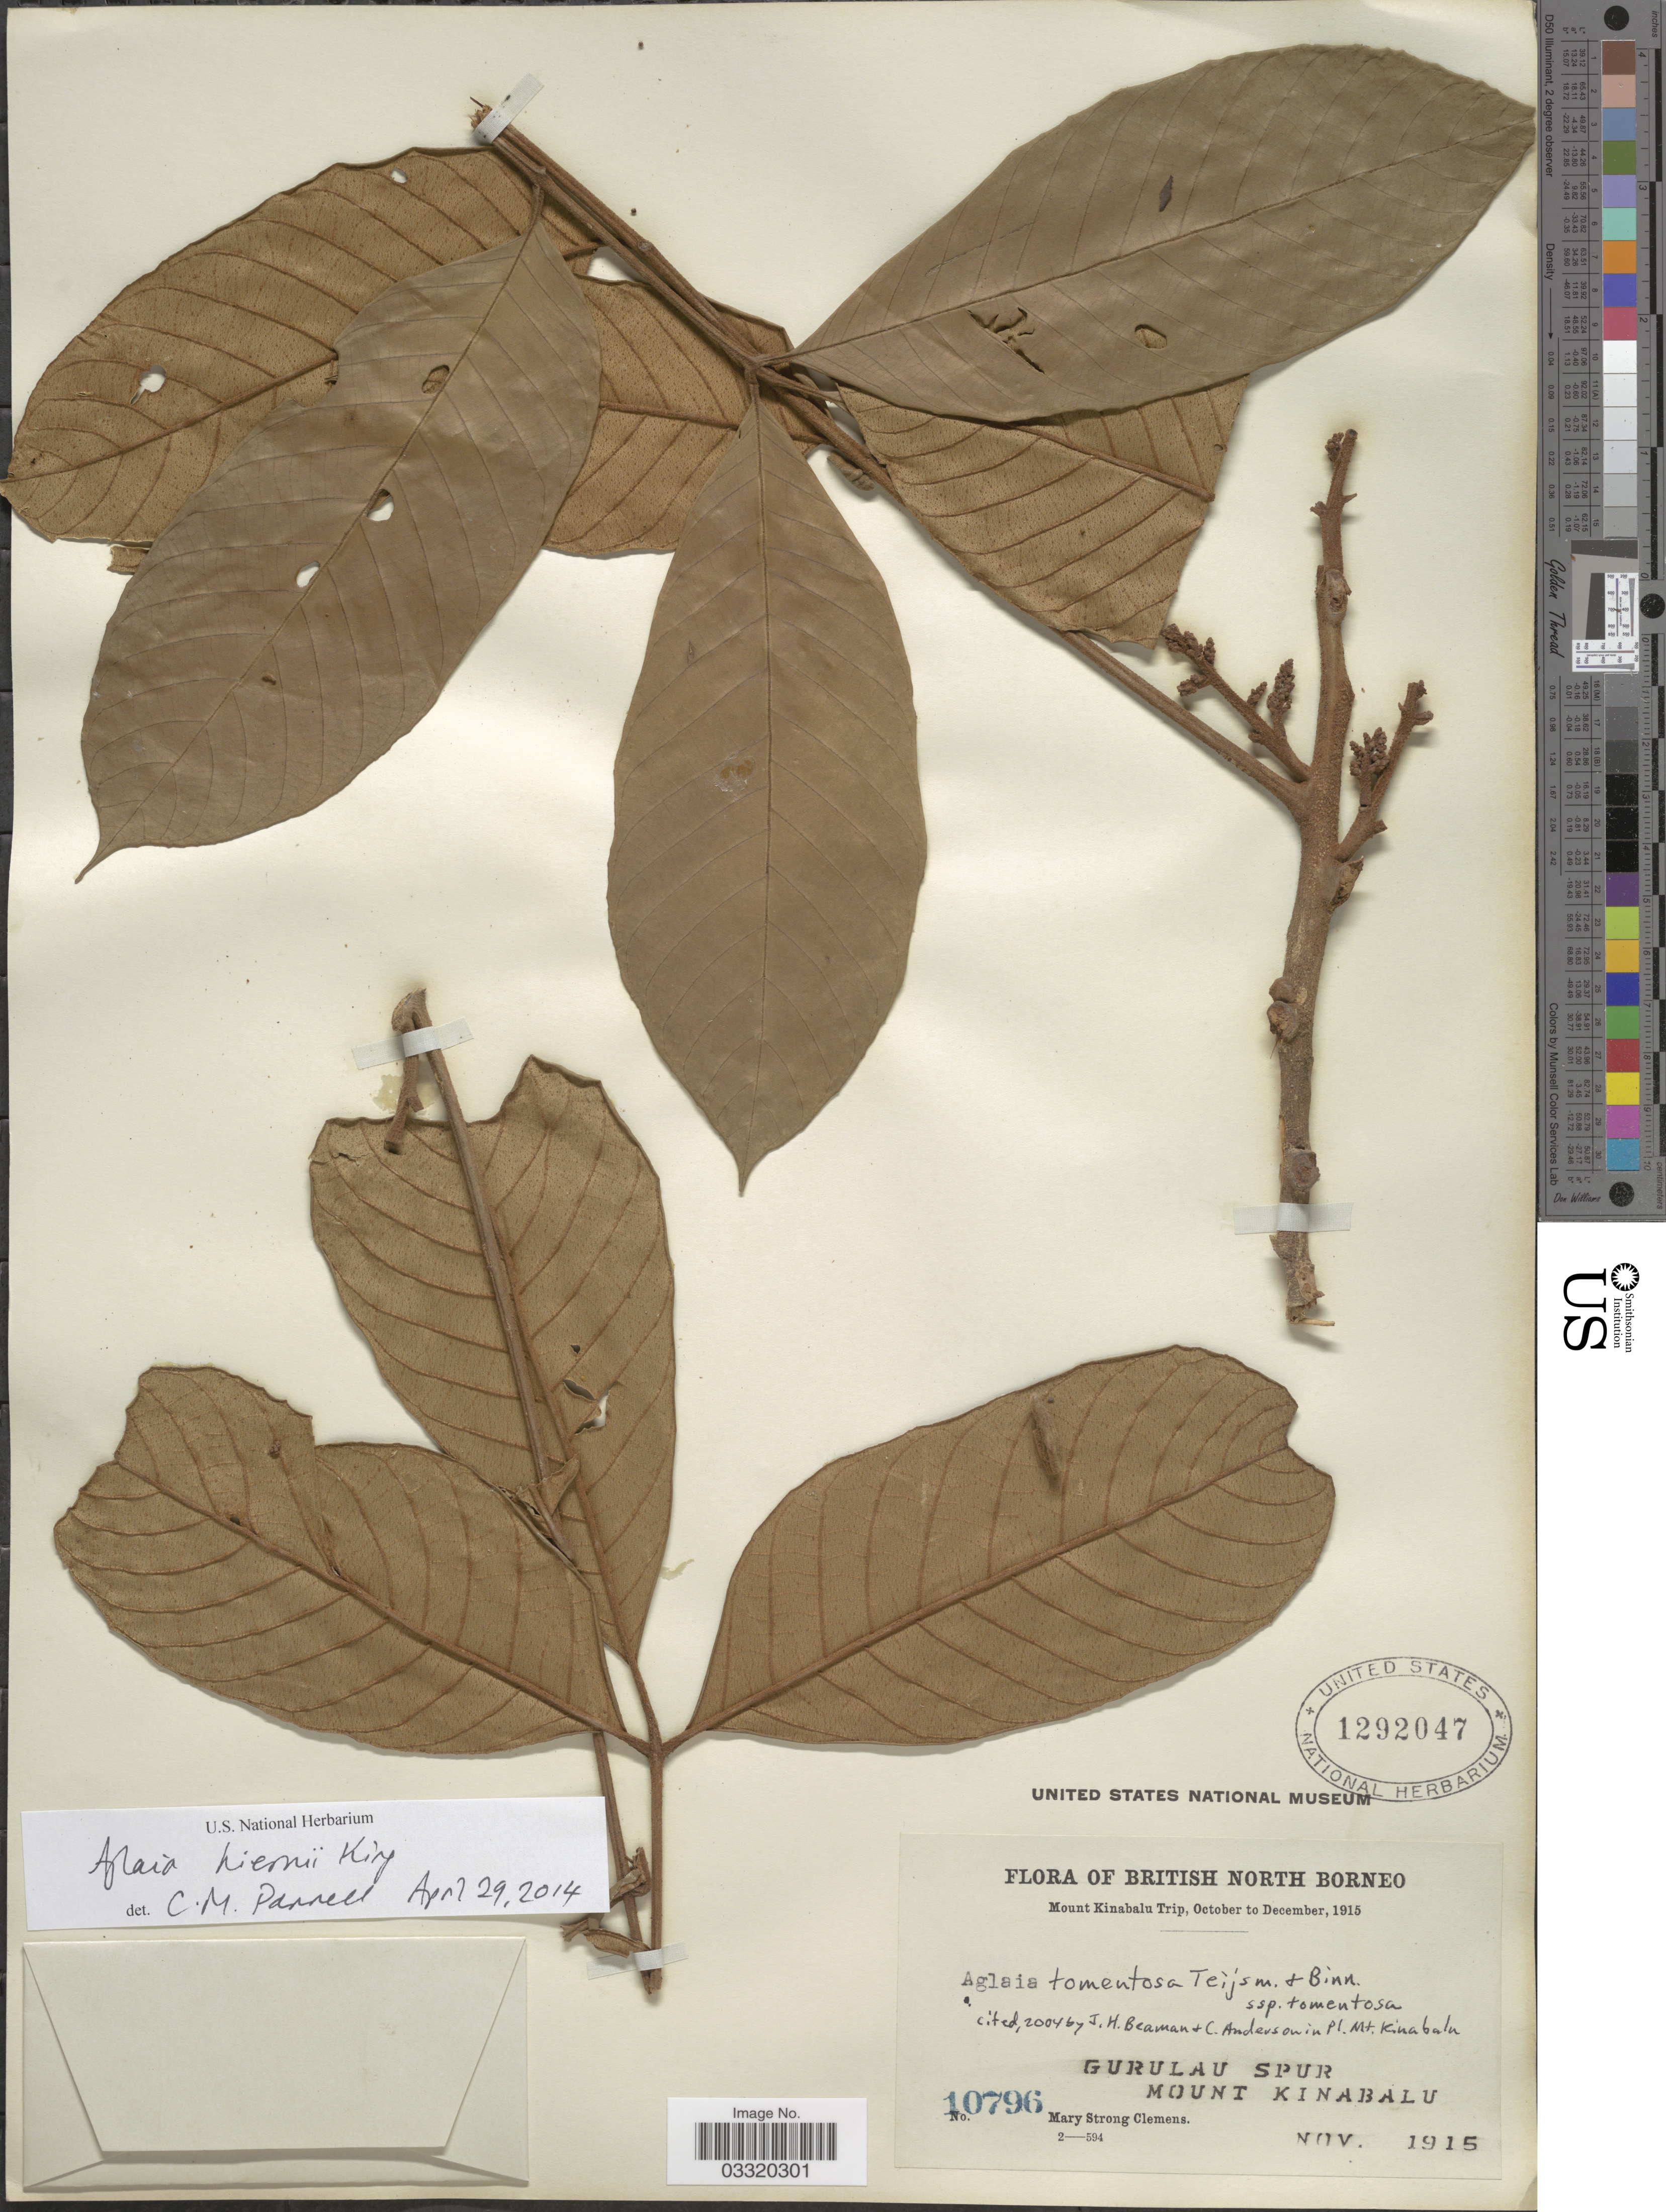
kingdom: Plantae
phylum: Tracheophyta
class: Magnoliopsida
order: Sapindales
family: Meliaceae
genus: Aglaia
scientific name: Aglaia hiernii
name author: King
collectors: M. S. Clemens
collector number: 10796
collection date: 1915-11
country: Malaysia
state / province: Sabah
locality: British North Borneo. Gurulau Spur. Mount Kinabalu.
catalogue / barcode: US 1292047